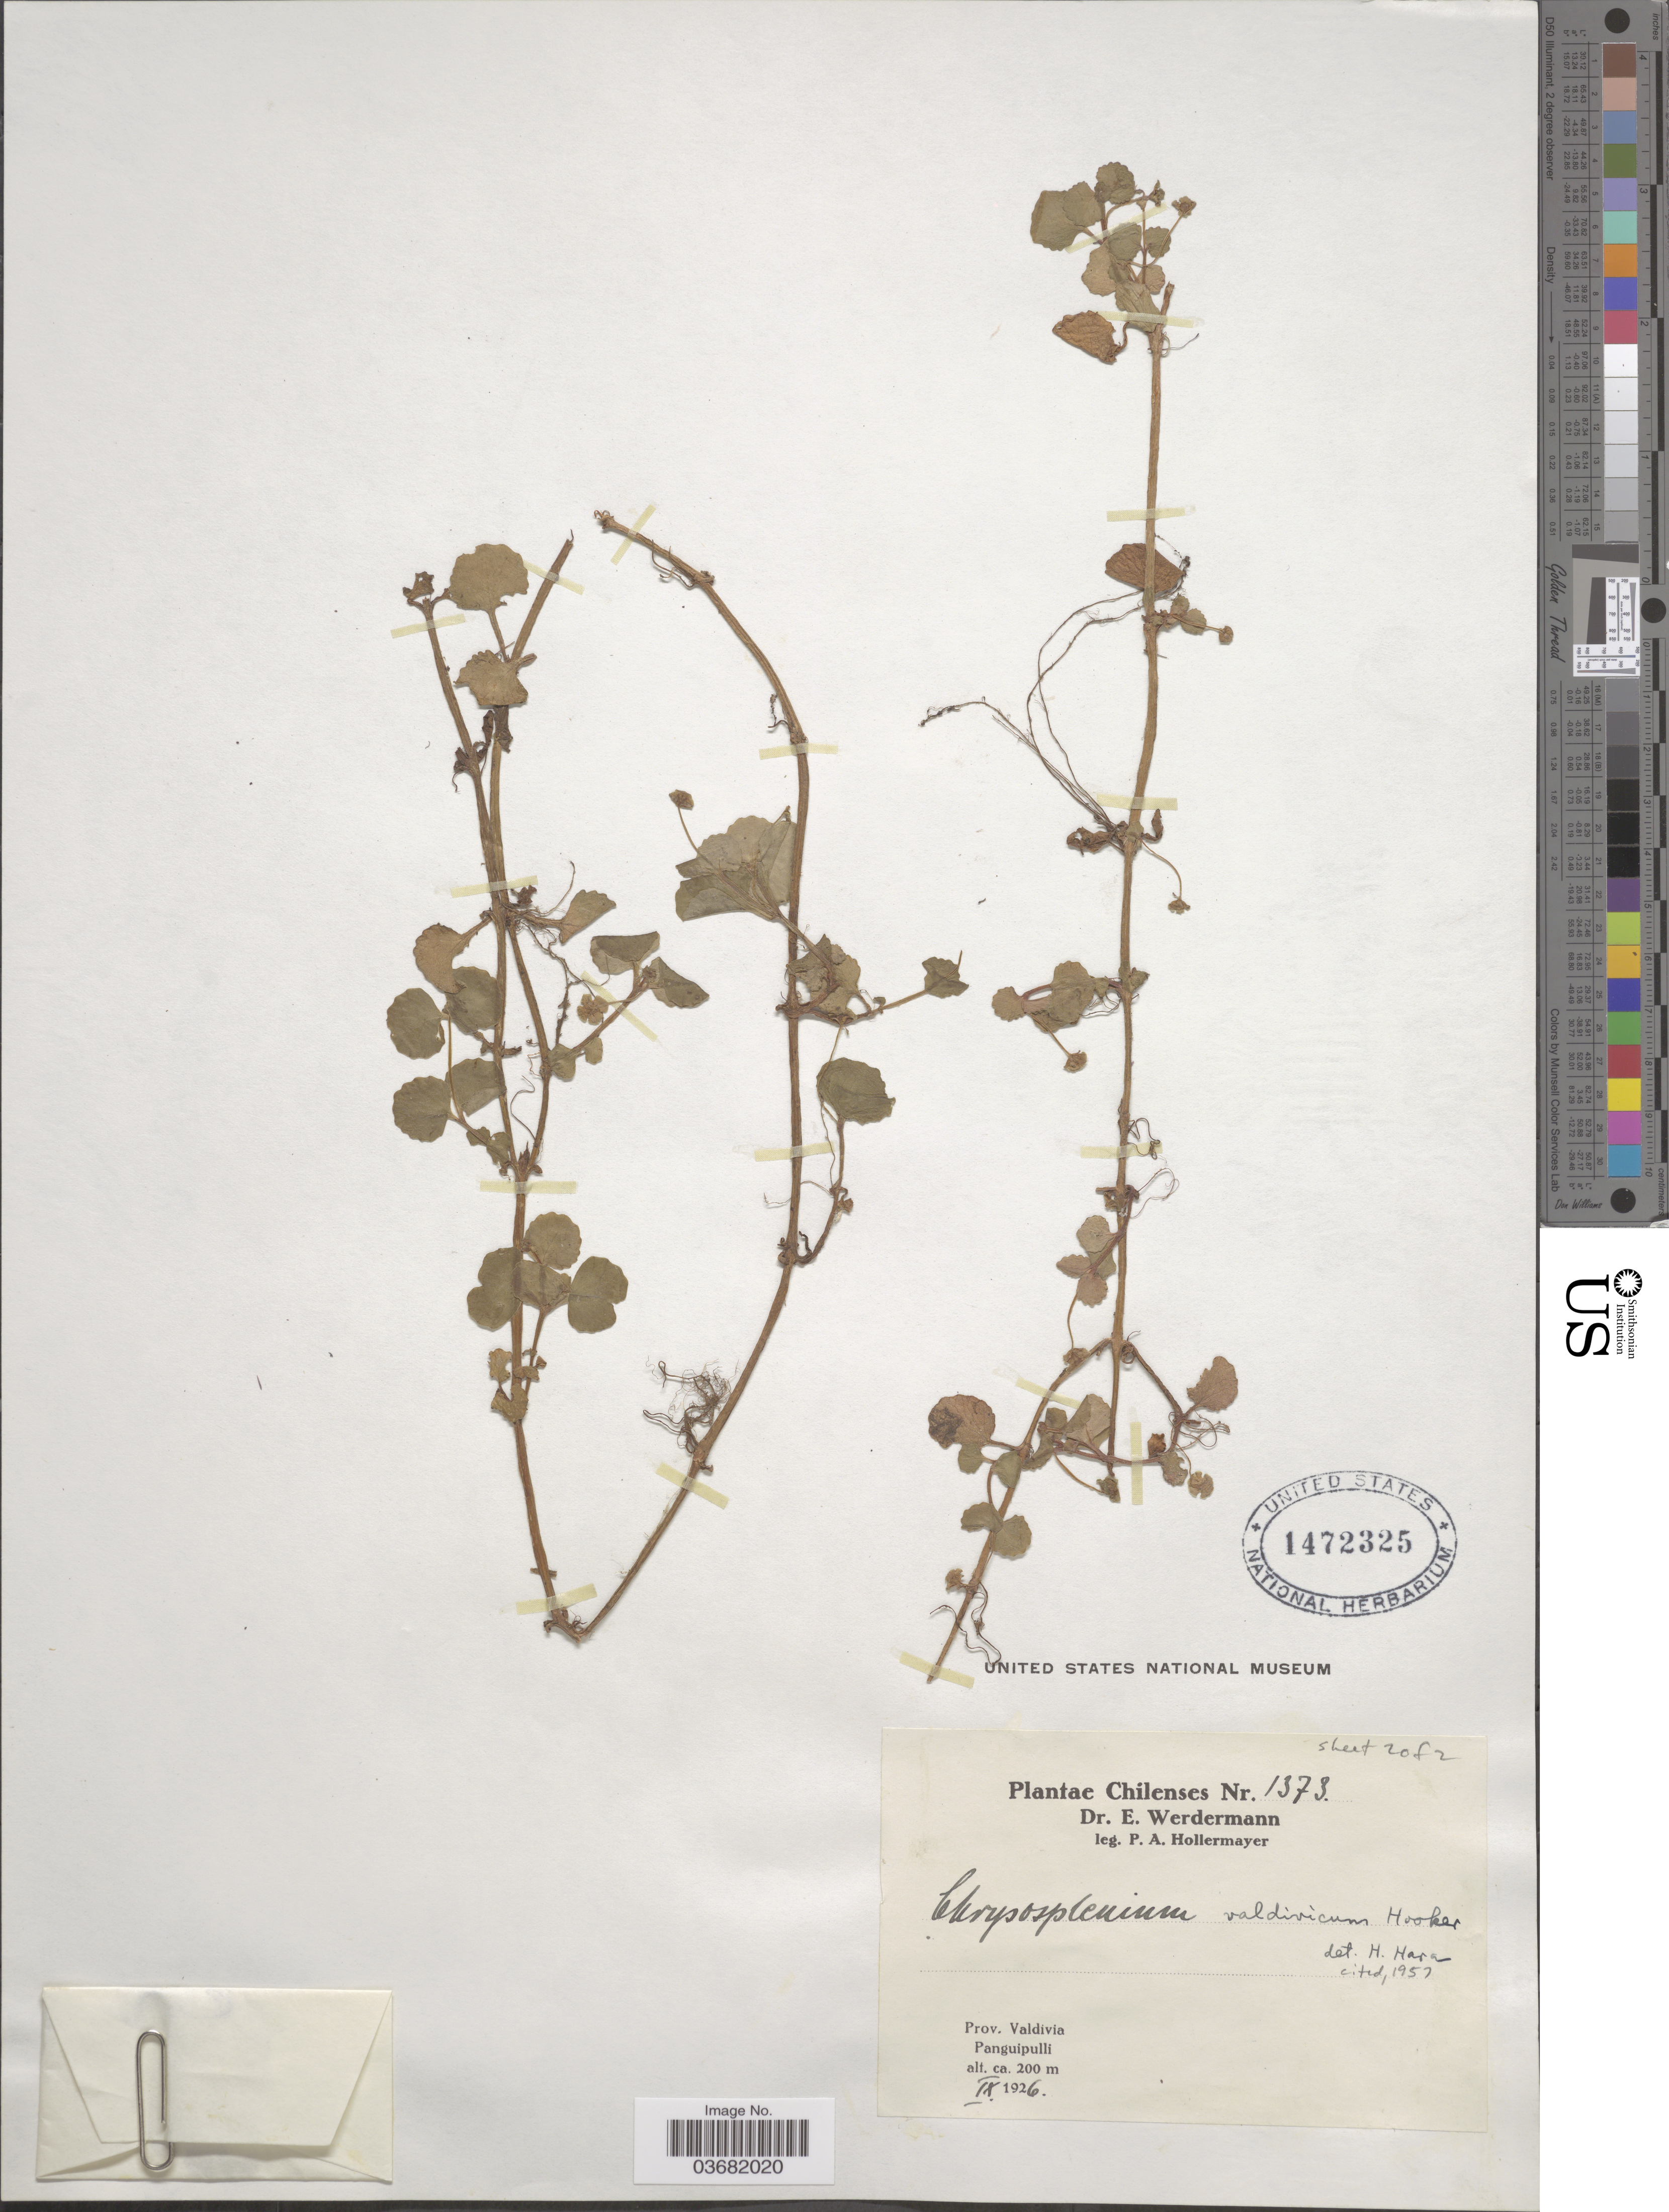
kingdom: Plantae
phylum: Tracheophyta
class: Magnoliopsida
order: Saxifragales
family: Saxifragaceae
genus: Chrysosplenium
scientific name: Chrysosplenium valdivicum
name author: Hook.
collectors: P. Hollermayer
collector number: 1373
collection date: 1926-09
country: Chile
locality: Prov. Valdivia. Panguipulli.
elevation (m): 200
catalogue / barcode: US 1472325